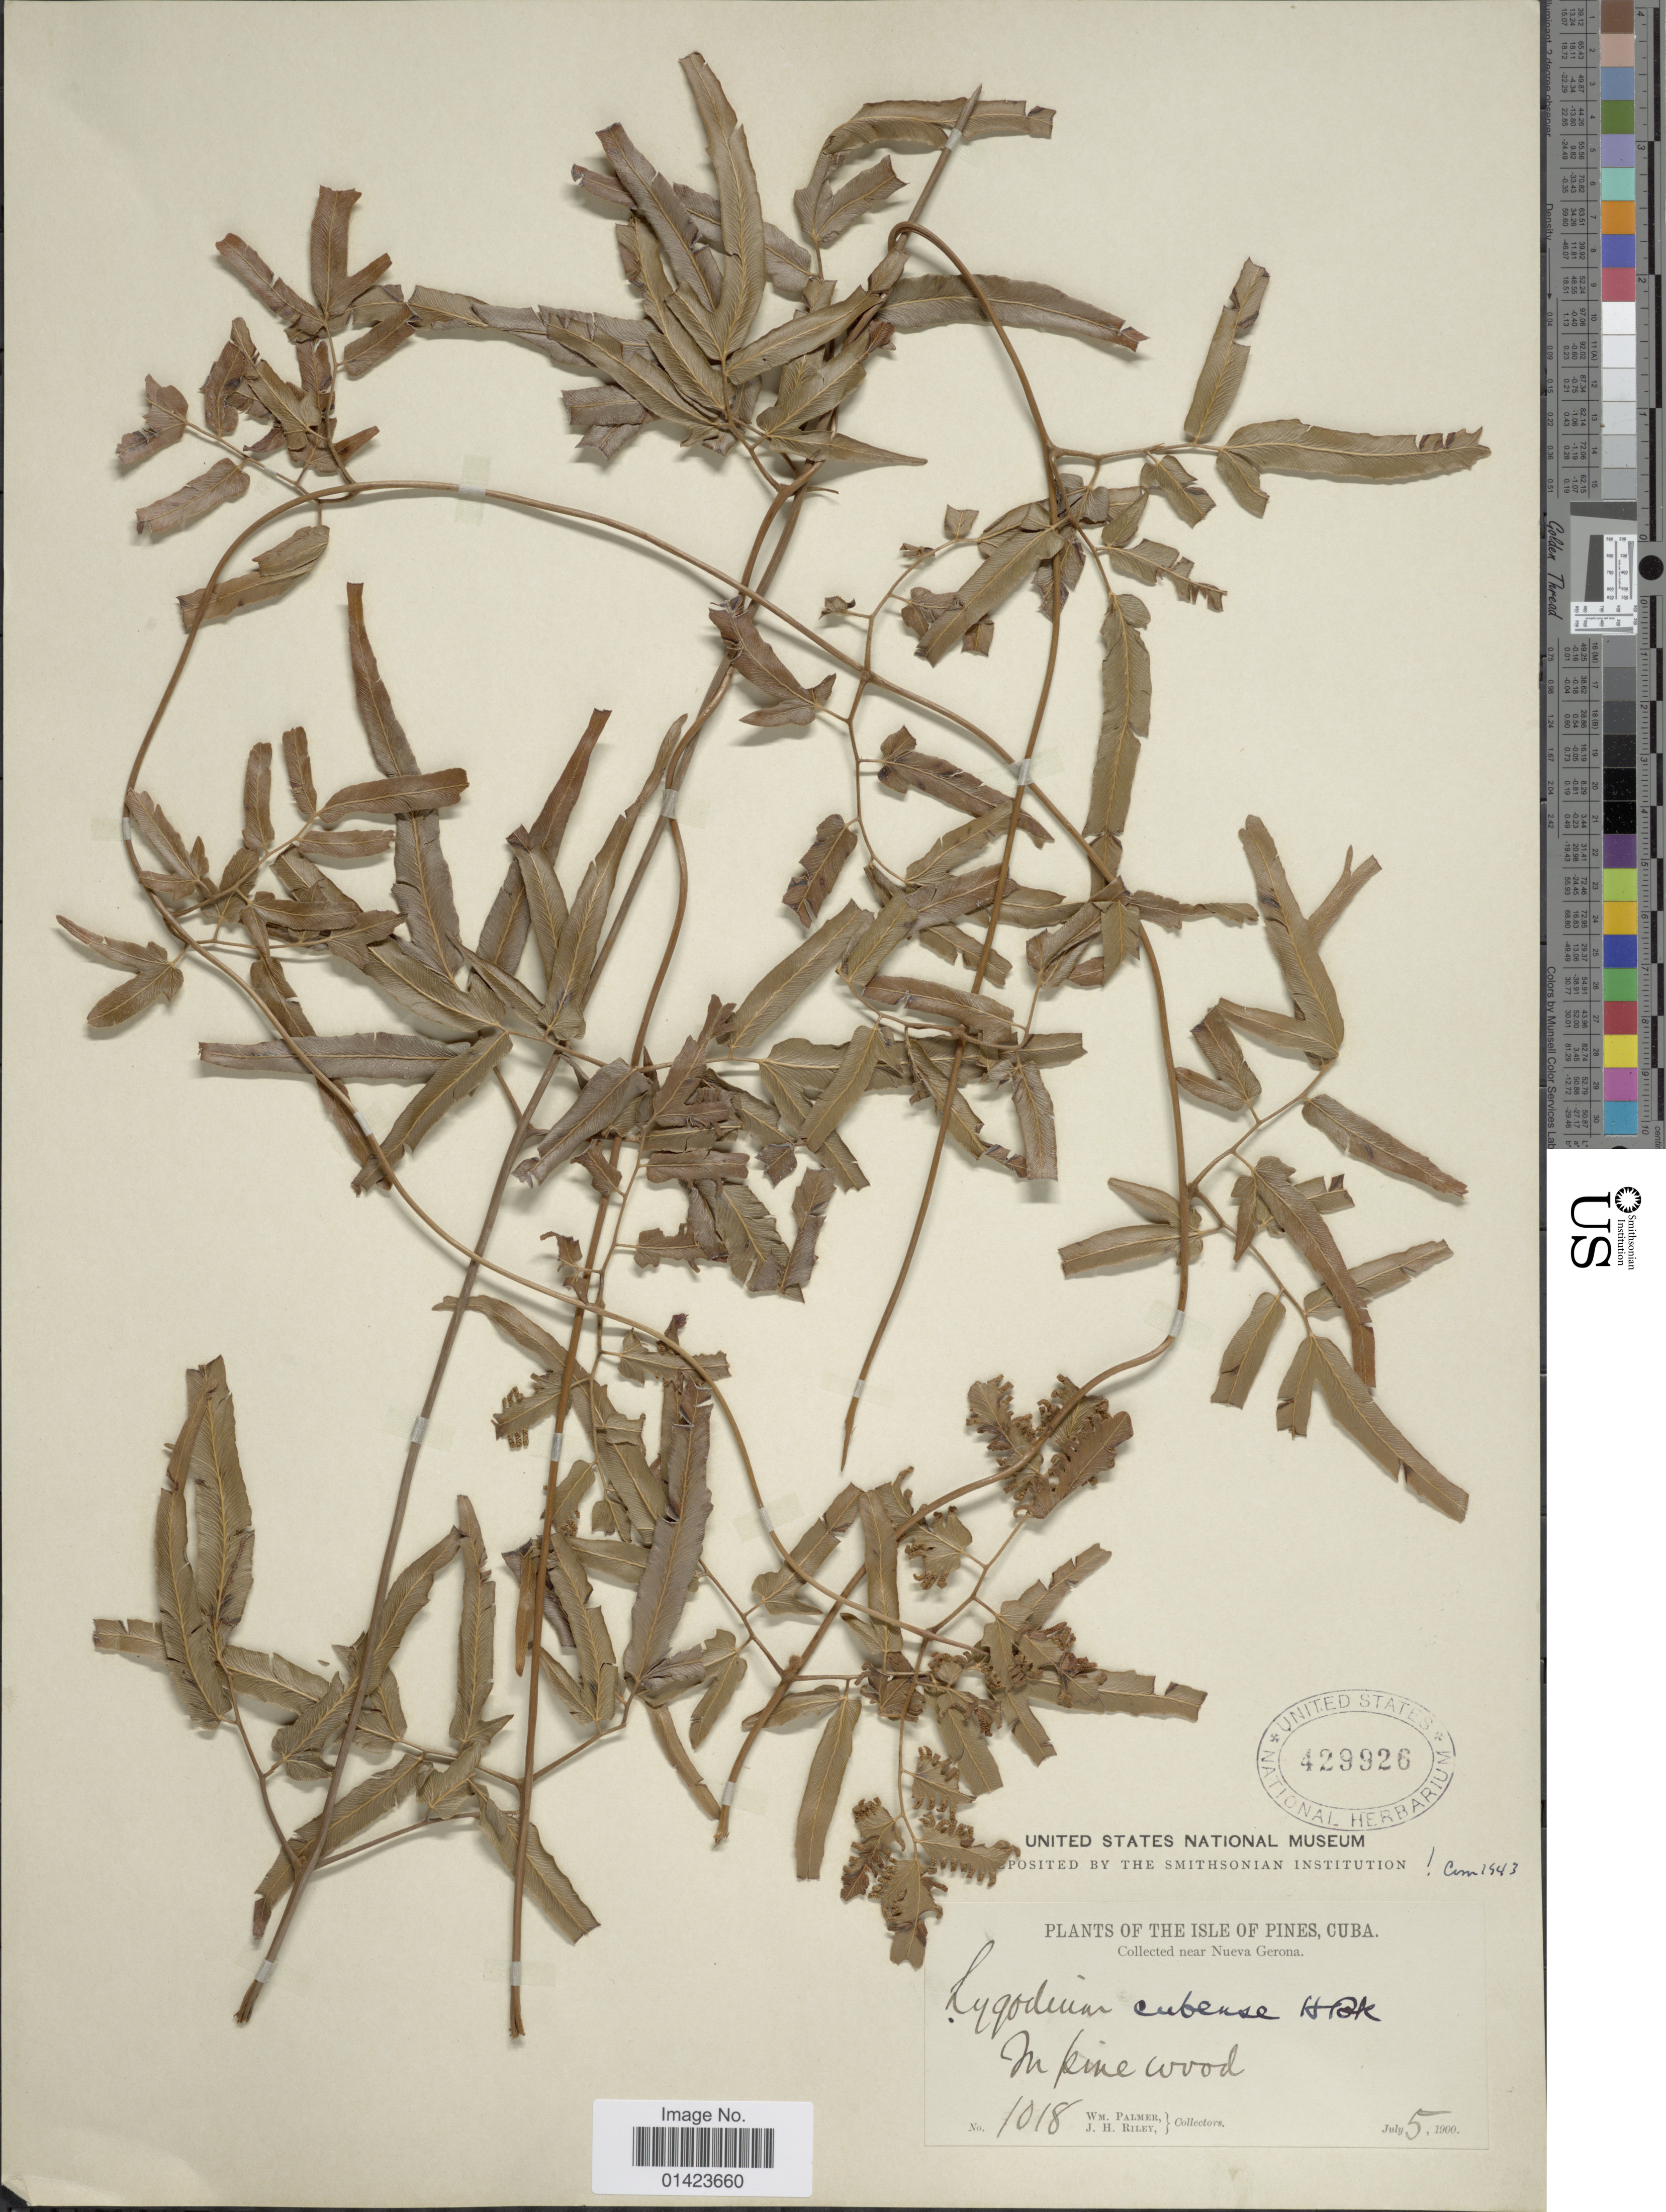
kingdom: Plantae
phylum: Tracheophyta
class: Polypodiopsida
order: Schizaeales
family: Lygodiaceae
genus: Lygodium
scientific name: Lygodium cubense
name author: Kunth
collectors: W. Palmer & J. H. Riley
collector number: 1018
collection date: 1900-07-05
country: Cuba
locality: Isle of Pines, Near Nueva Gerona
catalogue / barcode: US 429926